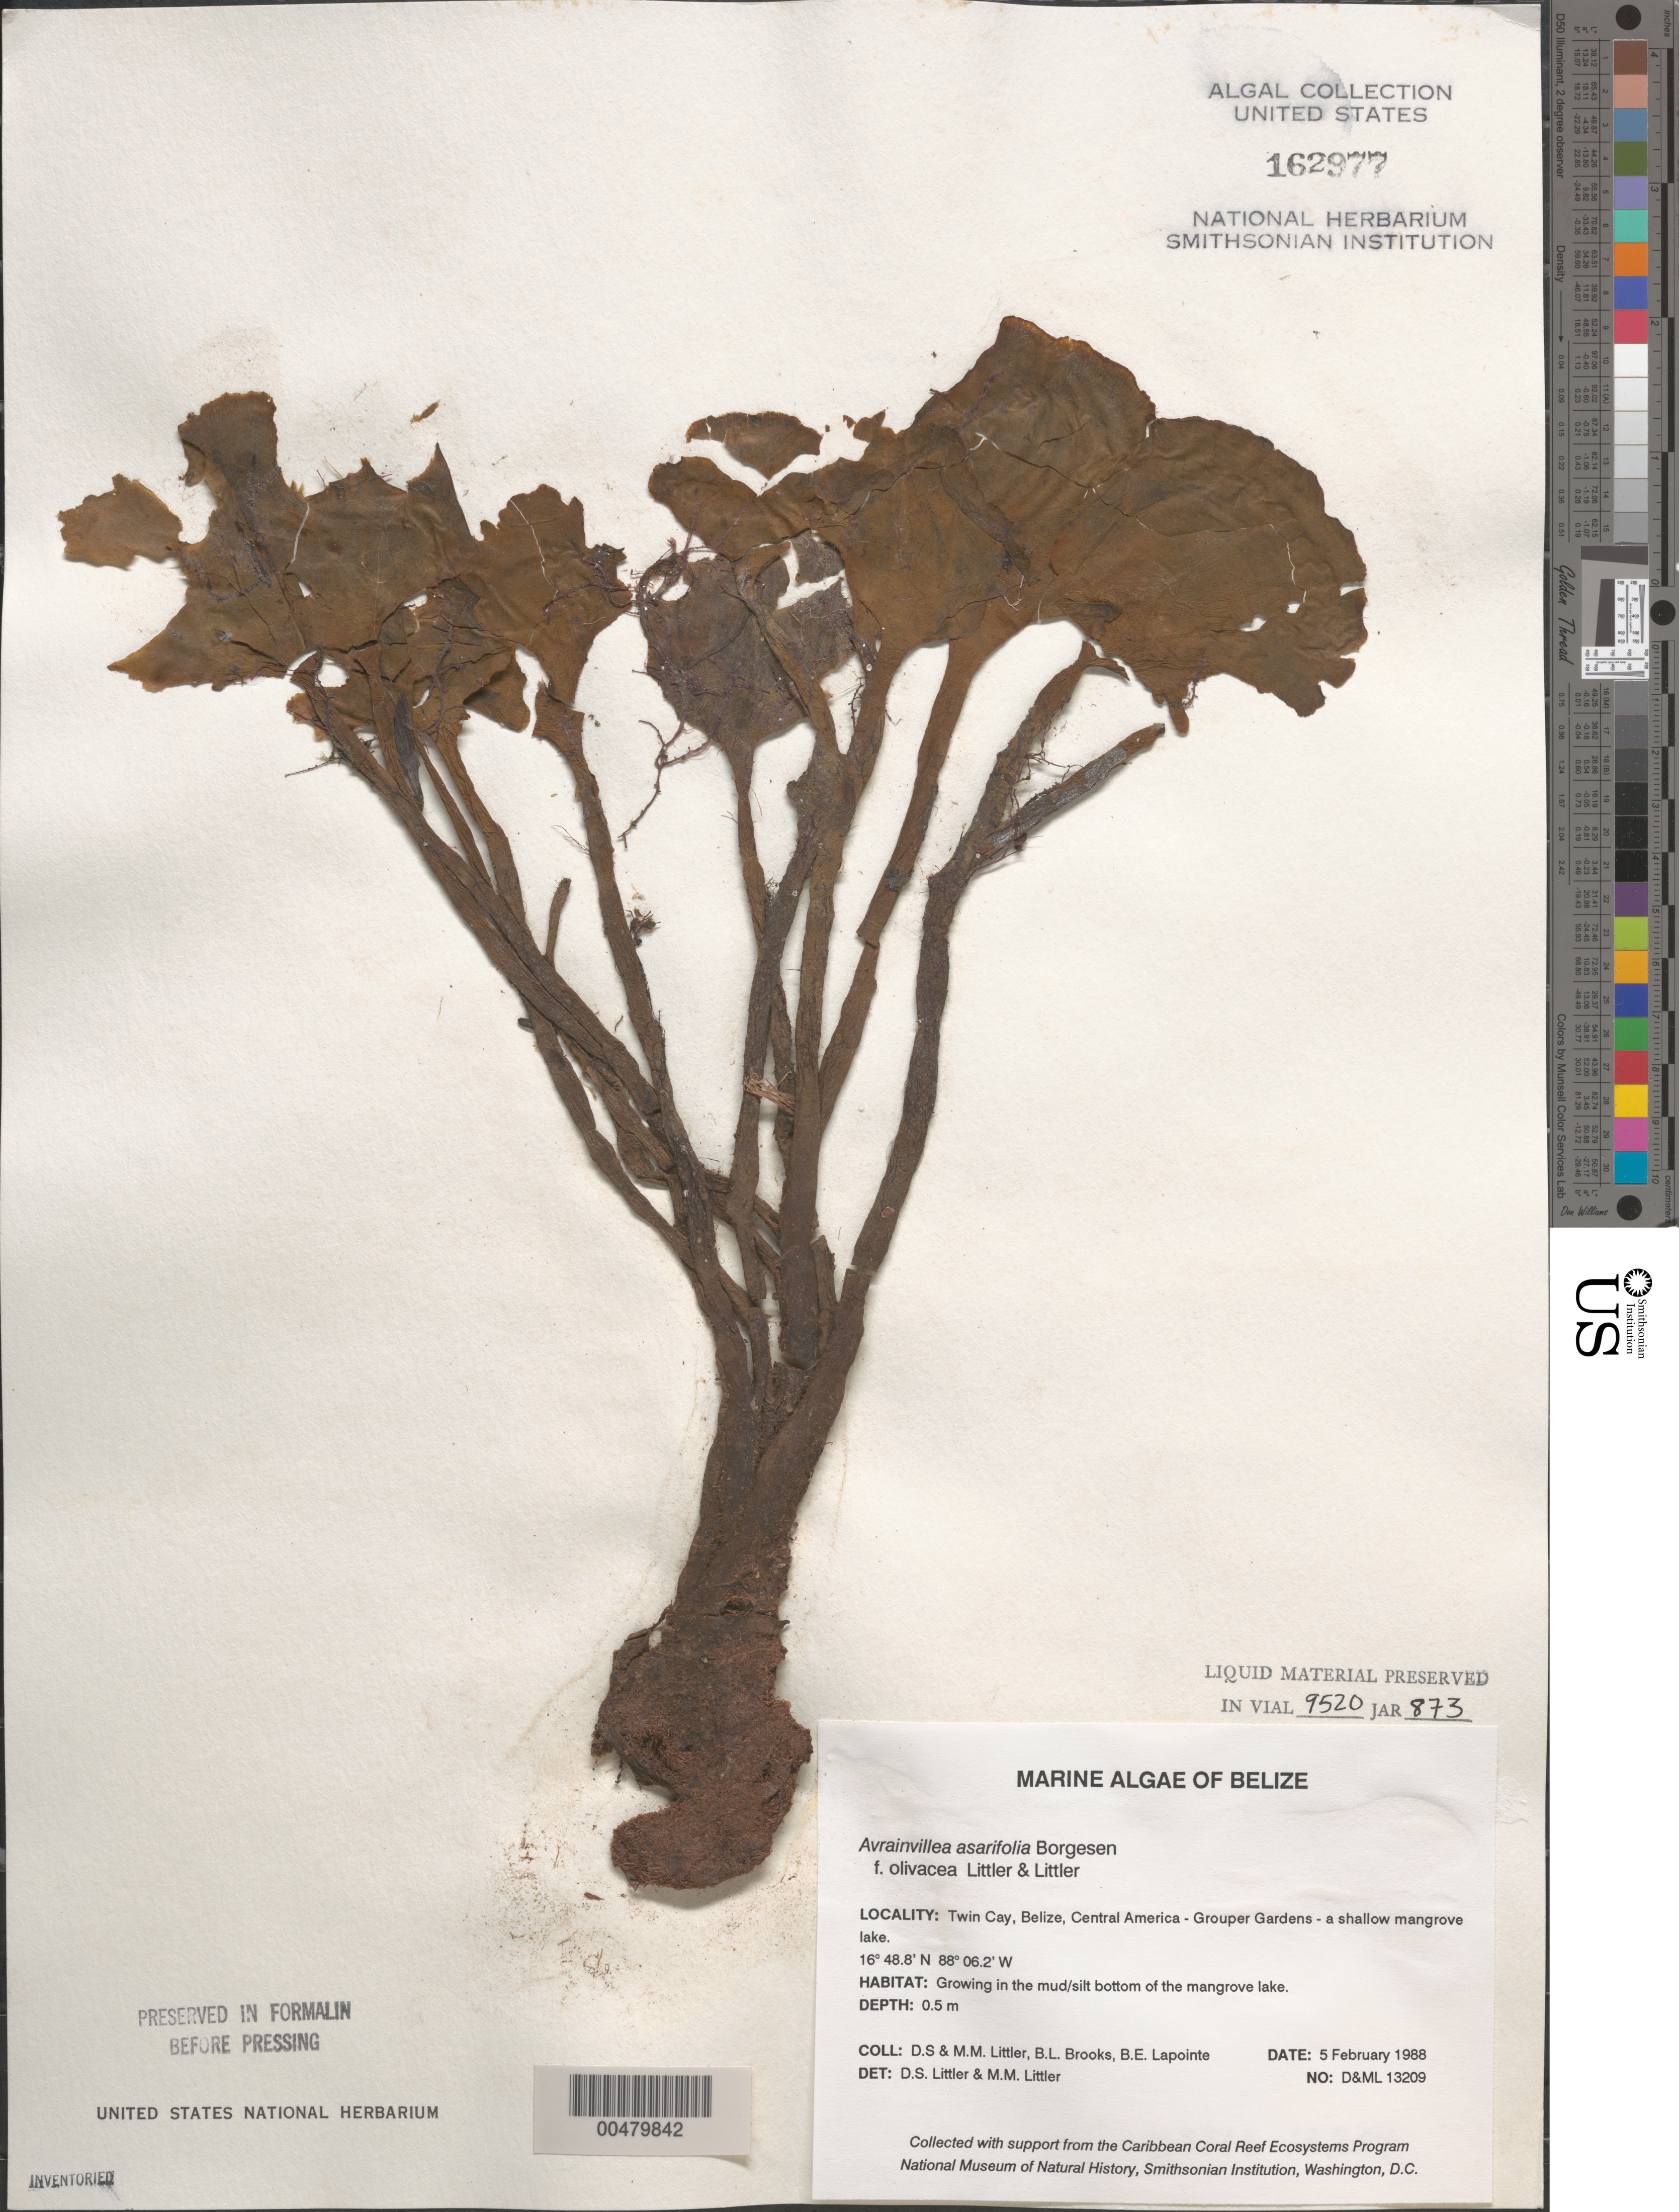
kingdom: Plantae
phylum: Chlorophyta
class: Ulvophyceae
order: Bryopsidales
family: Dichotomosiphonaceae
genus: Avrainvillea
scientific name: Avrainvillea asarifolia f. olivacea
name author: D.S. Littler & Littler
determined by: Littler, D. S.; Littler, M. M.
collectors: D. S. Littler, M. M. Littler, B. Brooks & B. Lapointe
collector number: D&ML 13209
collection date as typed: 05 Feb 1988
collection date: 1988-02-05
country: Belize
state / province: Stann Creek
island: Twin Cays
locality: Grouper Gardens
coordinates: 16 48.8'N, 88 06.2'W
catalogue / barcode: US 162977